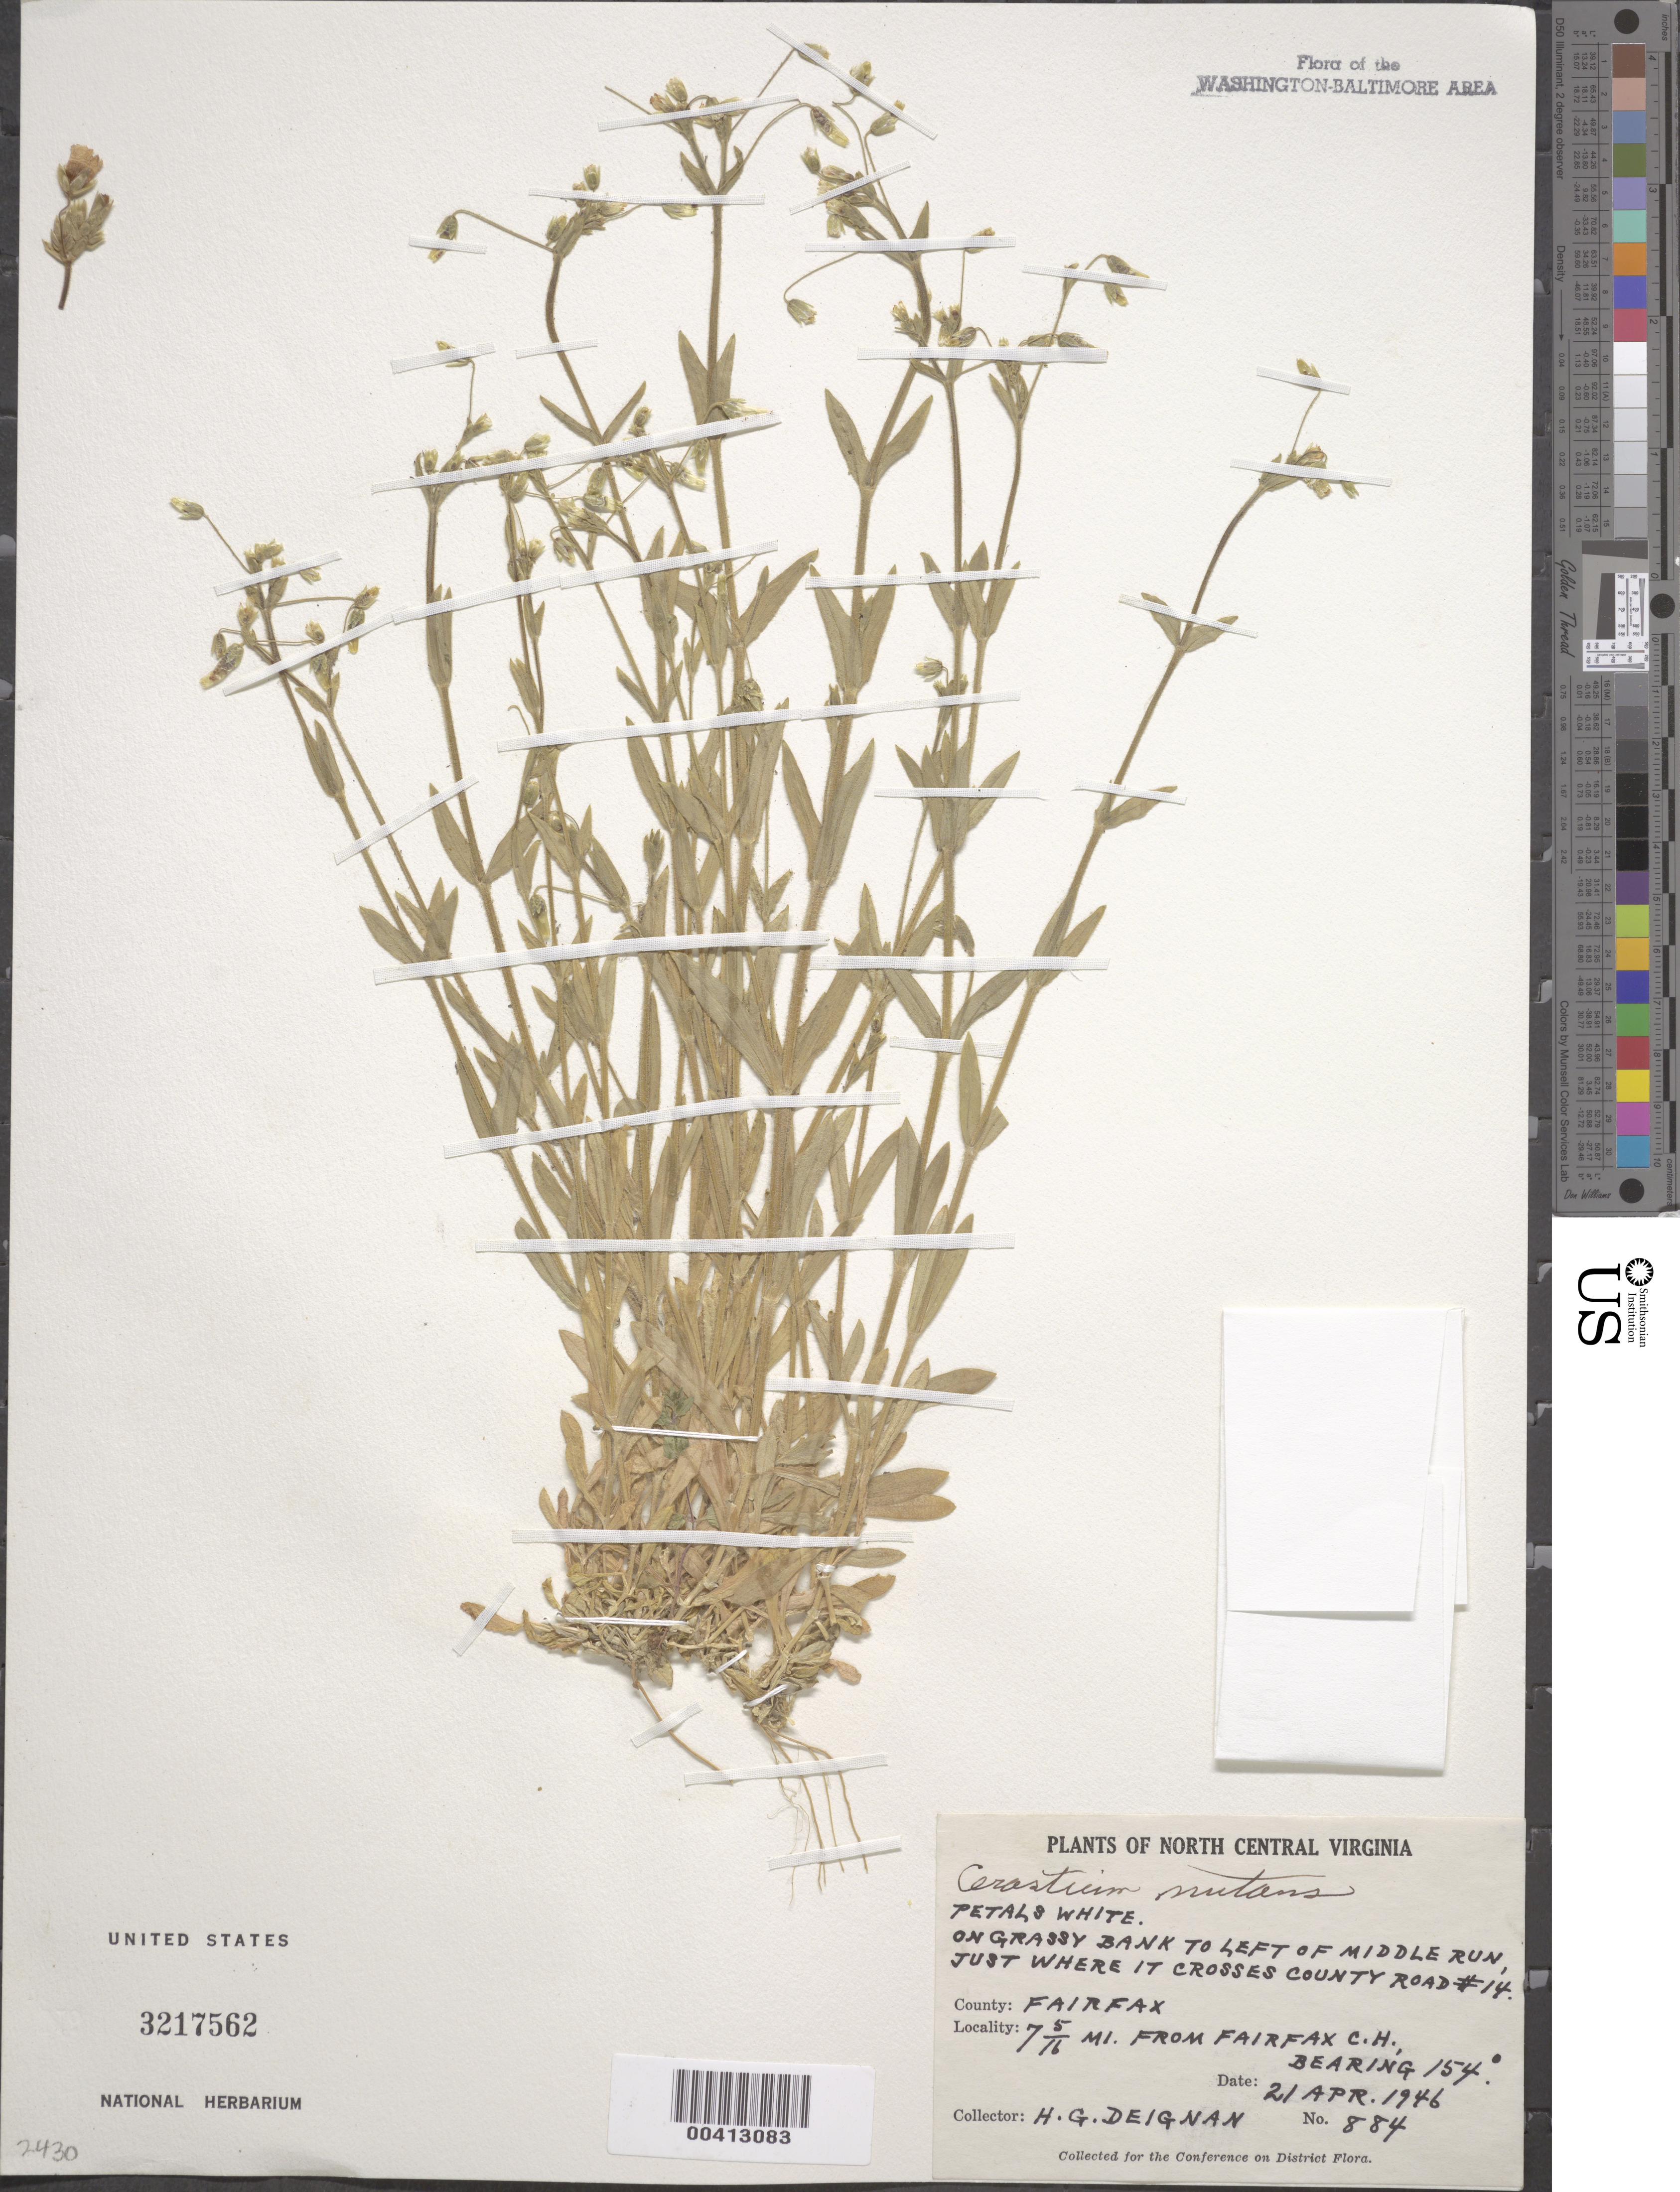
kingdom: Plantae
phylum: Tracheophyta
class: Magnoliopsida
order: Caryophyllales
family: Caryophyllaceae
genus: Cerastium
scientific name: Cerastium nutans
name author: Raf.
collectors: H. Deignan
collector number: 884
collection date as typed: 21 Apr 1946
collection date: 1946-04-21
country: United States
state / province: Virginia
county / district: Fairfax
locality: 7 5/16 mi. from Fairfax County Courthouse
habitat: On grassy bank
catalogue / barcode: US 3217562